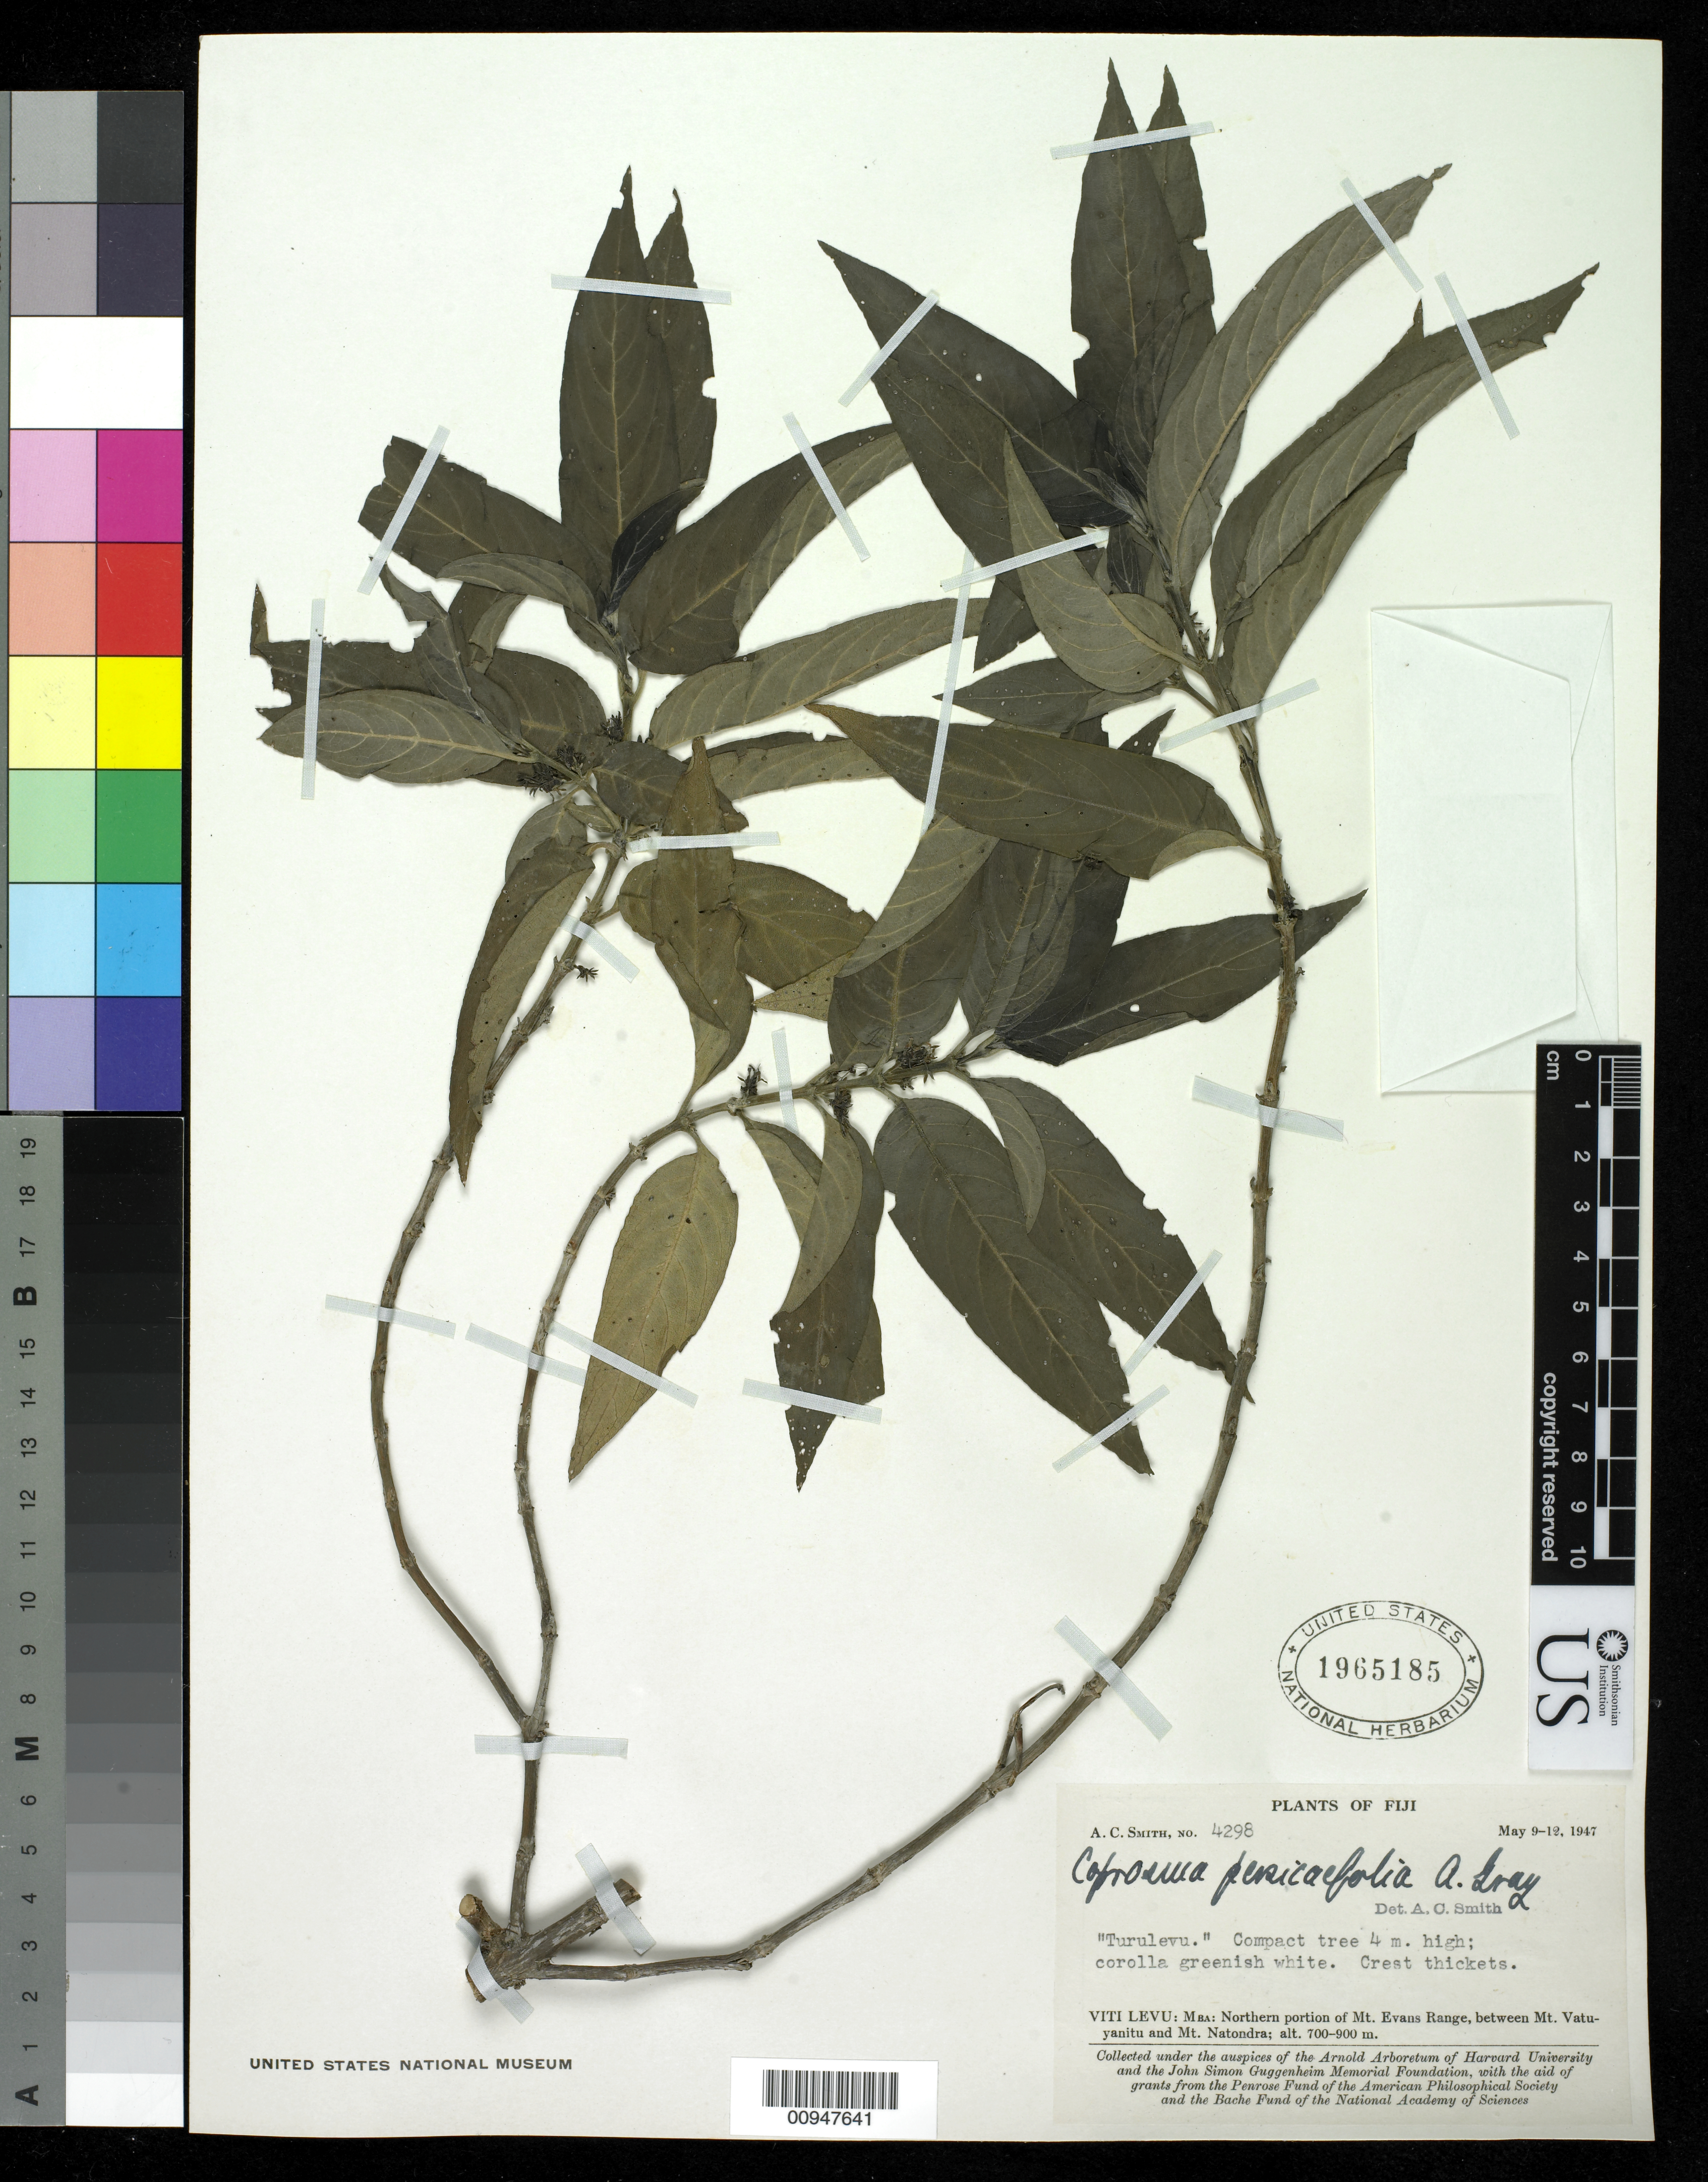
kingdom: Plantae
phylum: Tracheophyta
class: Magnoliopsida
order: Gentianales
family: Rubiaceae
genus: Coprosma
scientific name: Coprosma persicifolia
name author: A. Gray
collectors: C. A. Smith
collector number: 4298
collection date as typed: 09 May 1947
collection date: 1947-05-09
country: Fiji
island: Viwa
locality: Viti Levu Northern portion of Mt. Evans range, between Mt. Vatuyanitu and Mt. Natondra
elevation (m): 700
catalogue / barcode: US 1965185